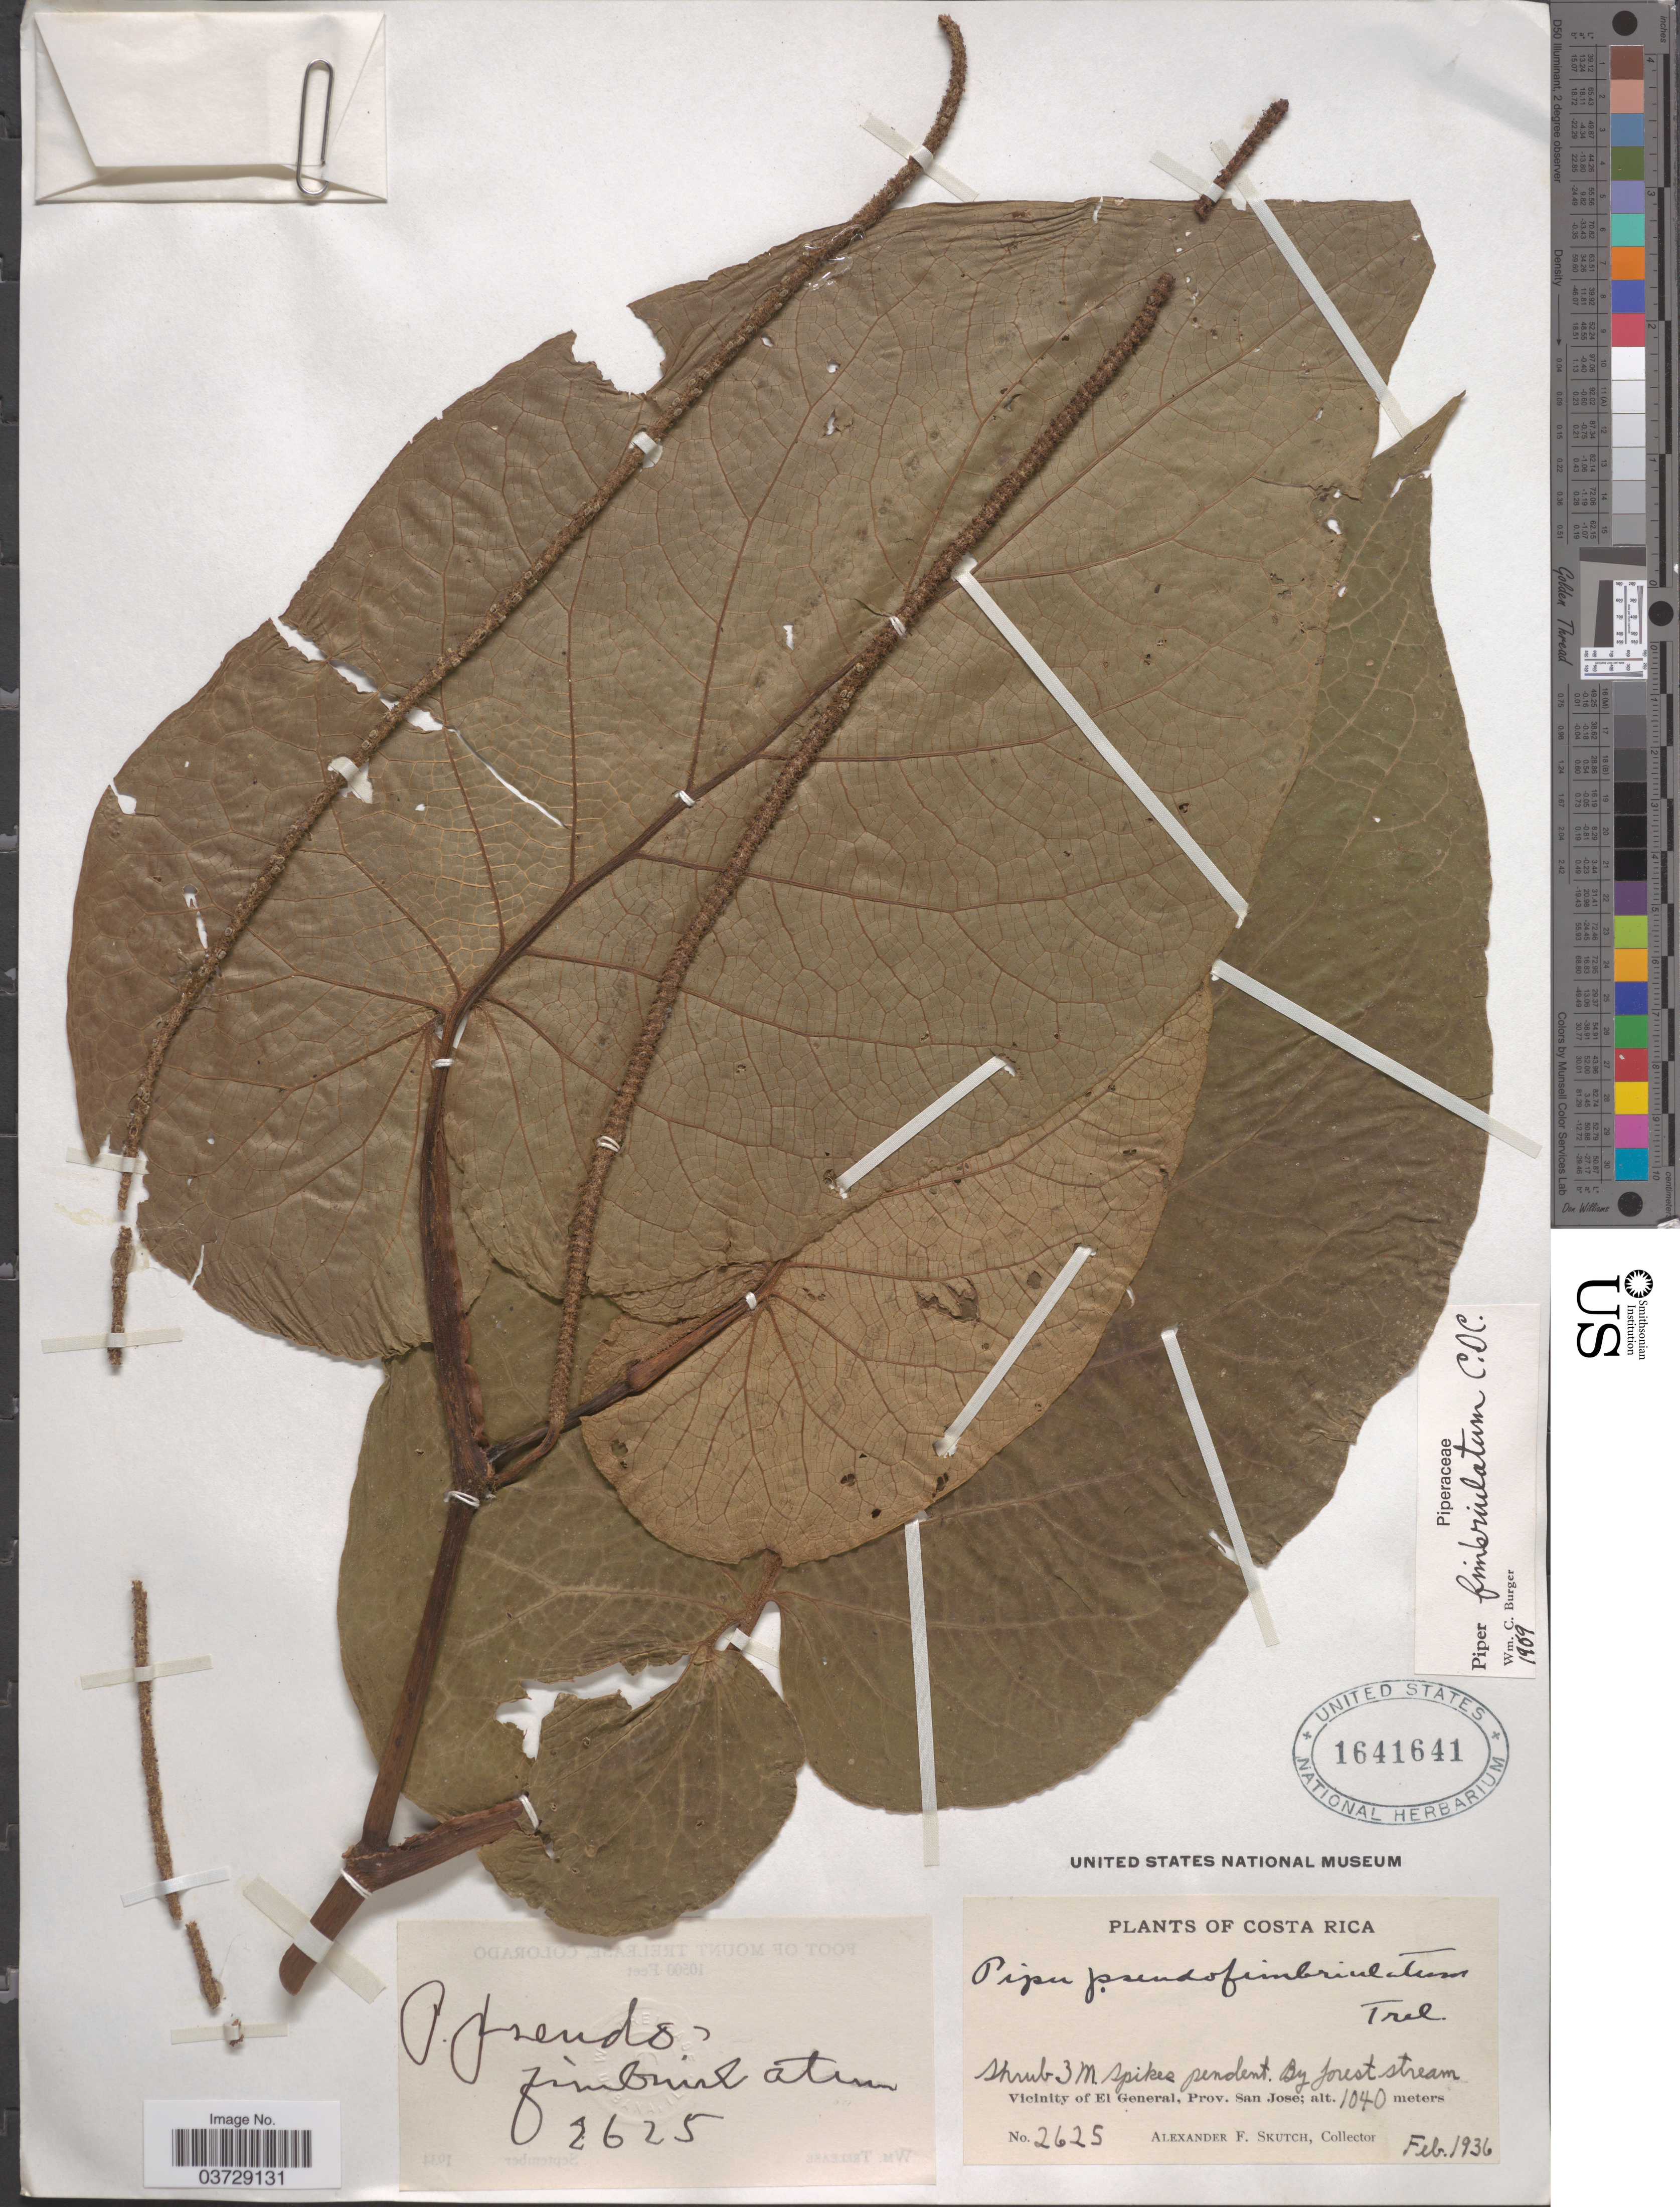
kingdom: Plantae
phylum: Tracheophyta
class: Magnoliopsida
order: Piperales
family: Piperaceae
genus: Piper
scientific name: Piper fimbriulatum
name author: C. DC.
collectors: A. F. Skutch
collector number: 2625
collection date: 1936-02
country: Costa Rica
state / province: San José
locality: Vicinity of El General.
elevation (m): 1040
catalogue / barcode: US 1641641